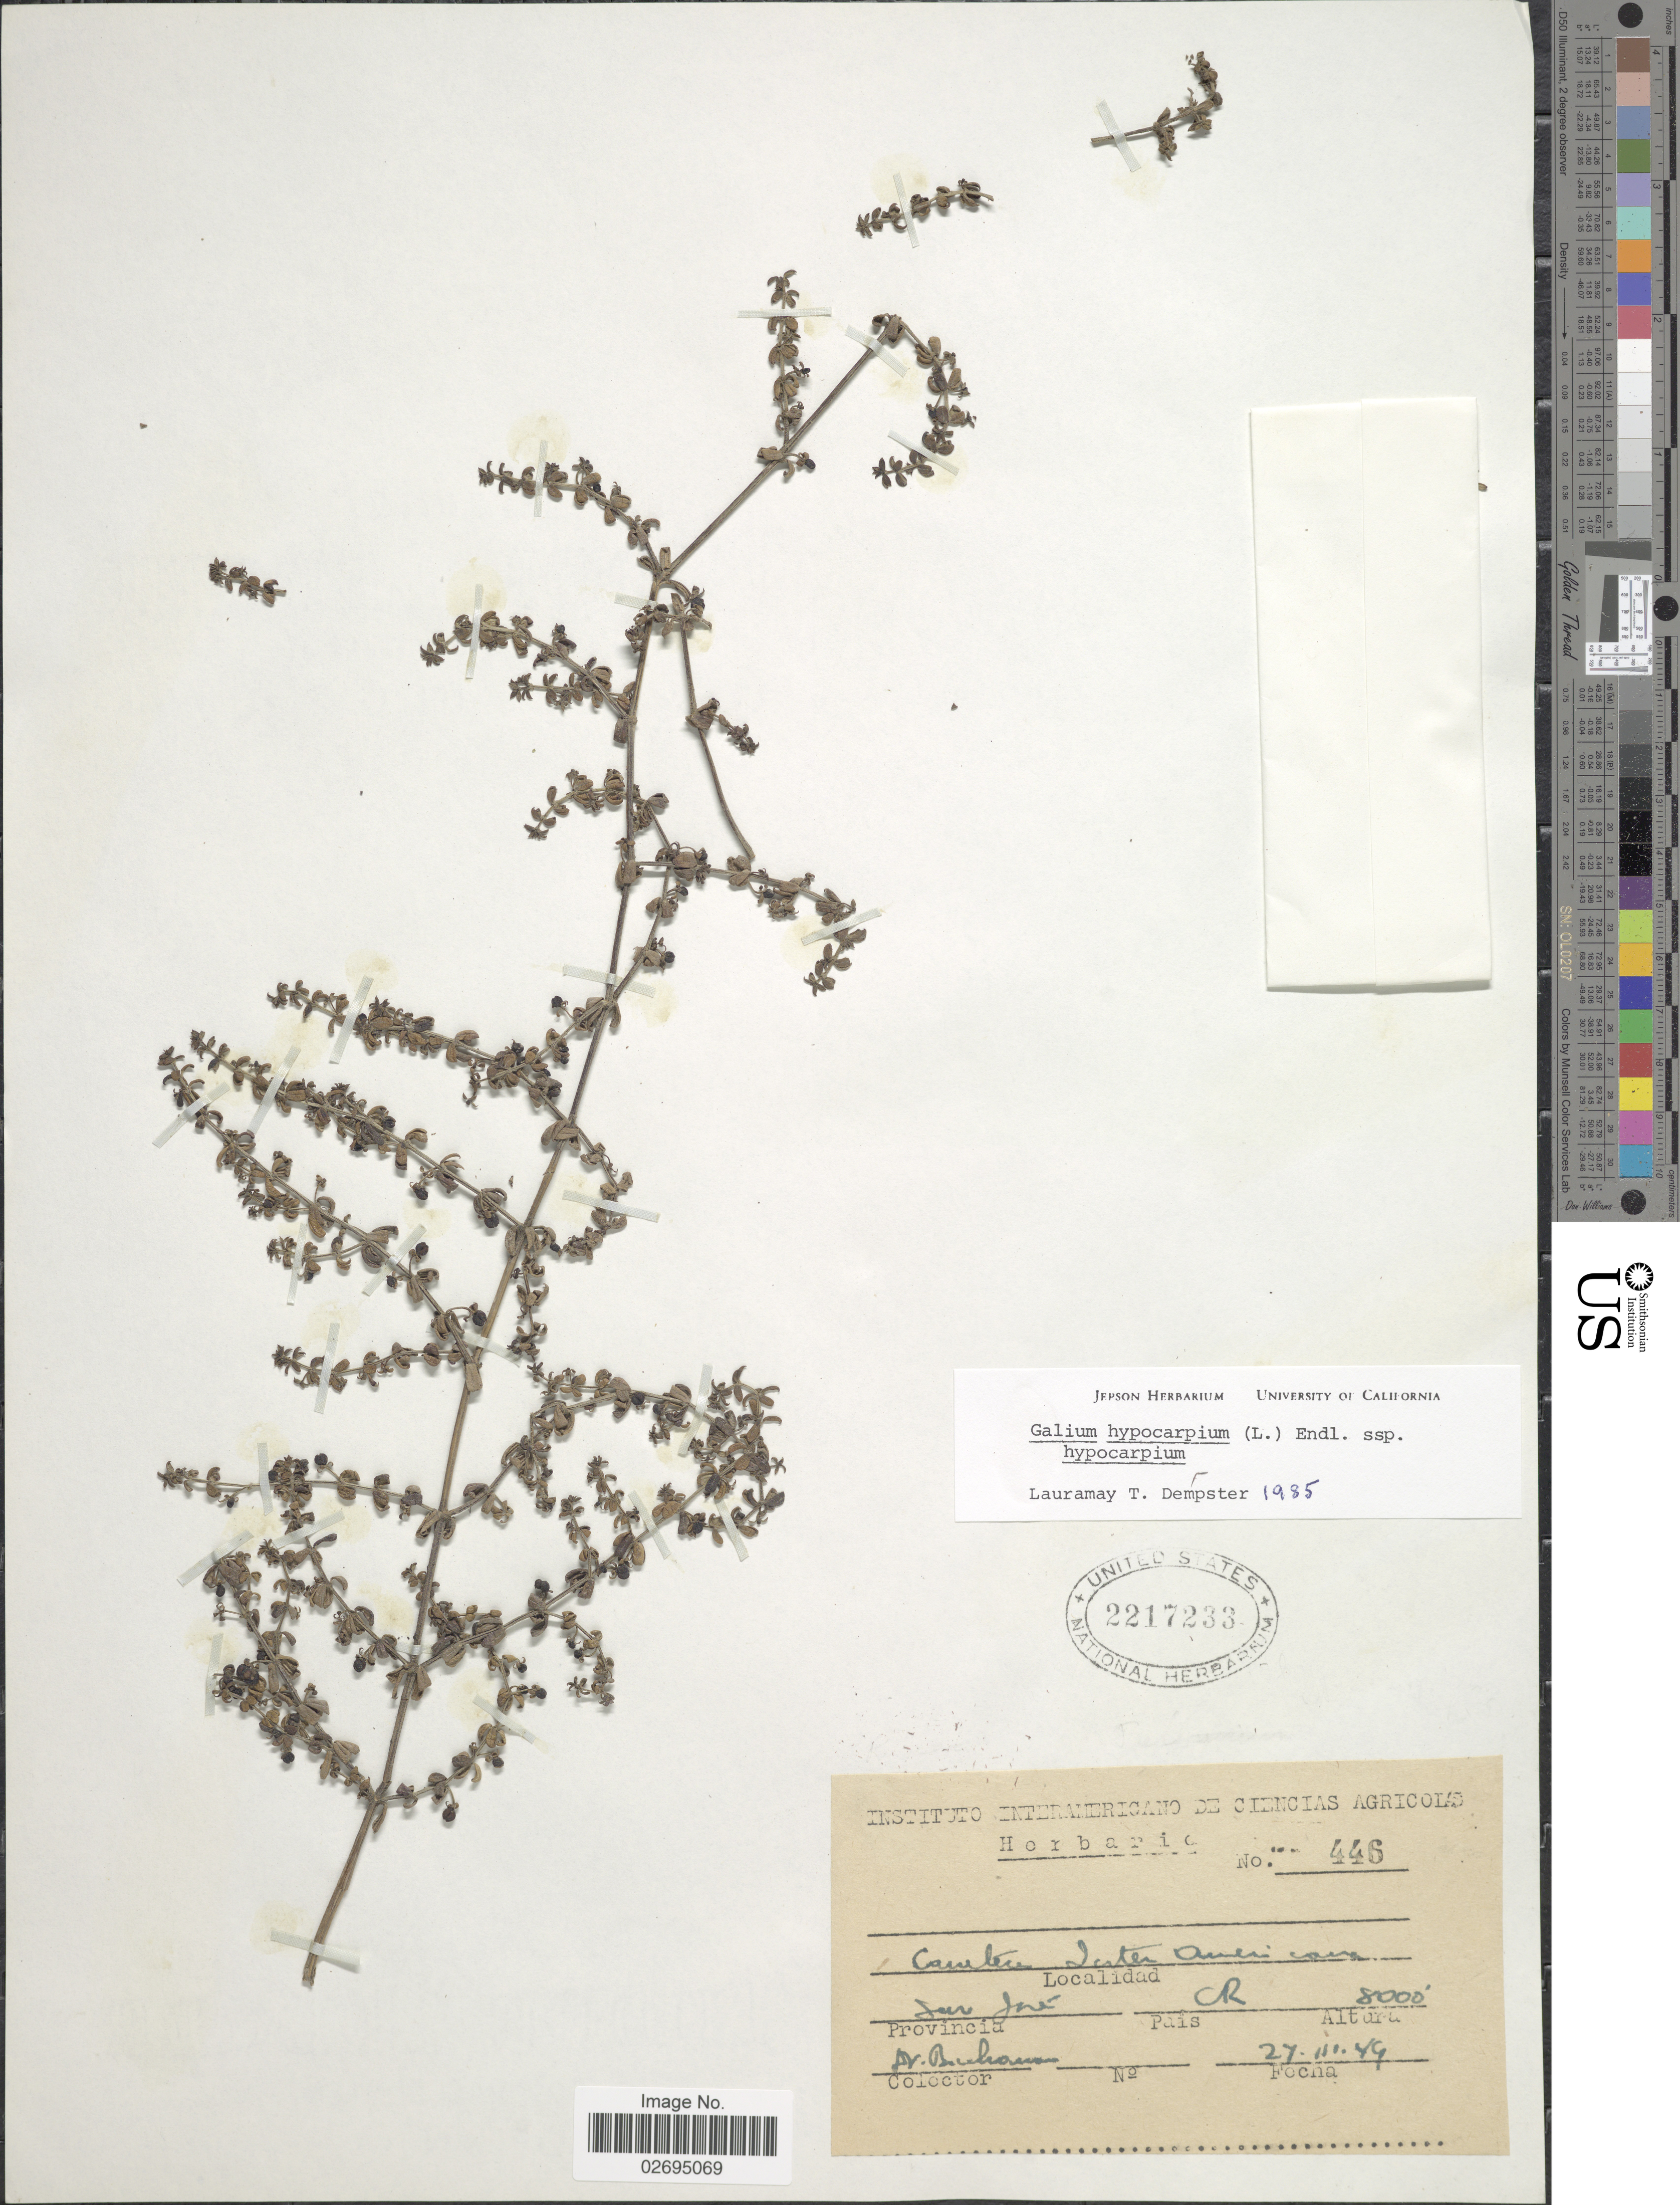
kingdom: Plantae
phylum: Tracheophyta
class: Magnoliopsida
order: Gentianales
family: Rubiaceae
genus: Galium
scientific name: Galium hypocarpium subsp. hypocarpium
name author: (L.) Endl. ex Griseb.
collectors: Buchanan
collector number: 446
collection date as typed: Transcribed d/m/y: 27/3/49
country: Costa Rica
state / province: San José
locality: Carretera Lerter Americana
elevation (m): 2438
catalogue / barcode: US 2217233